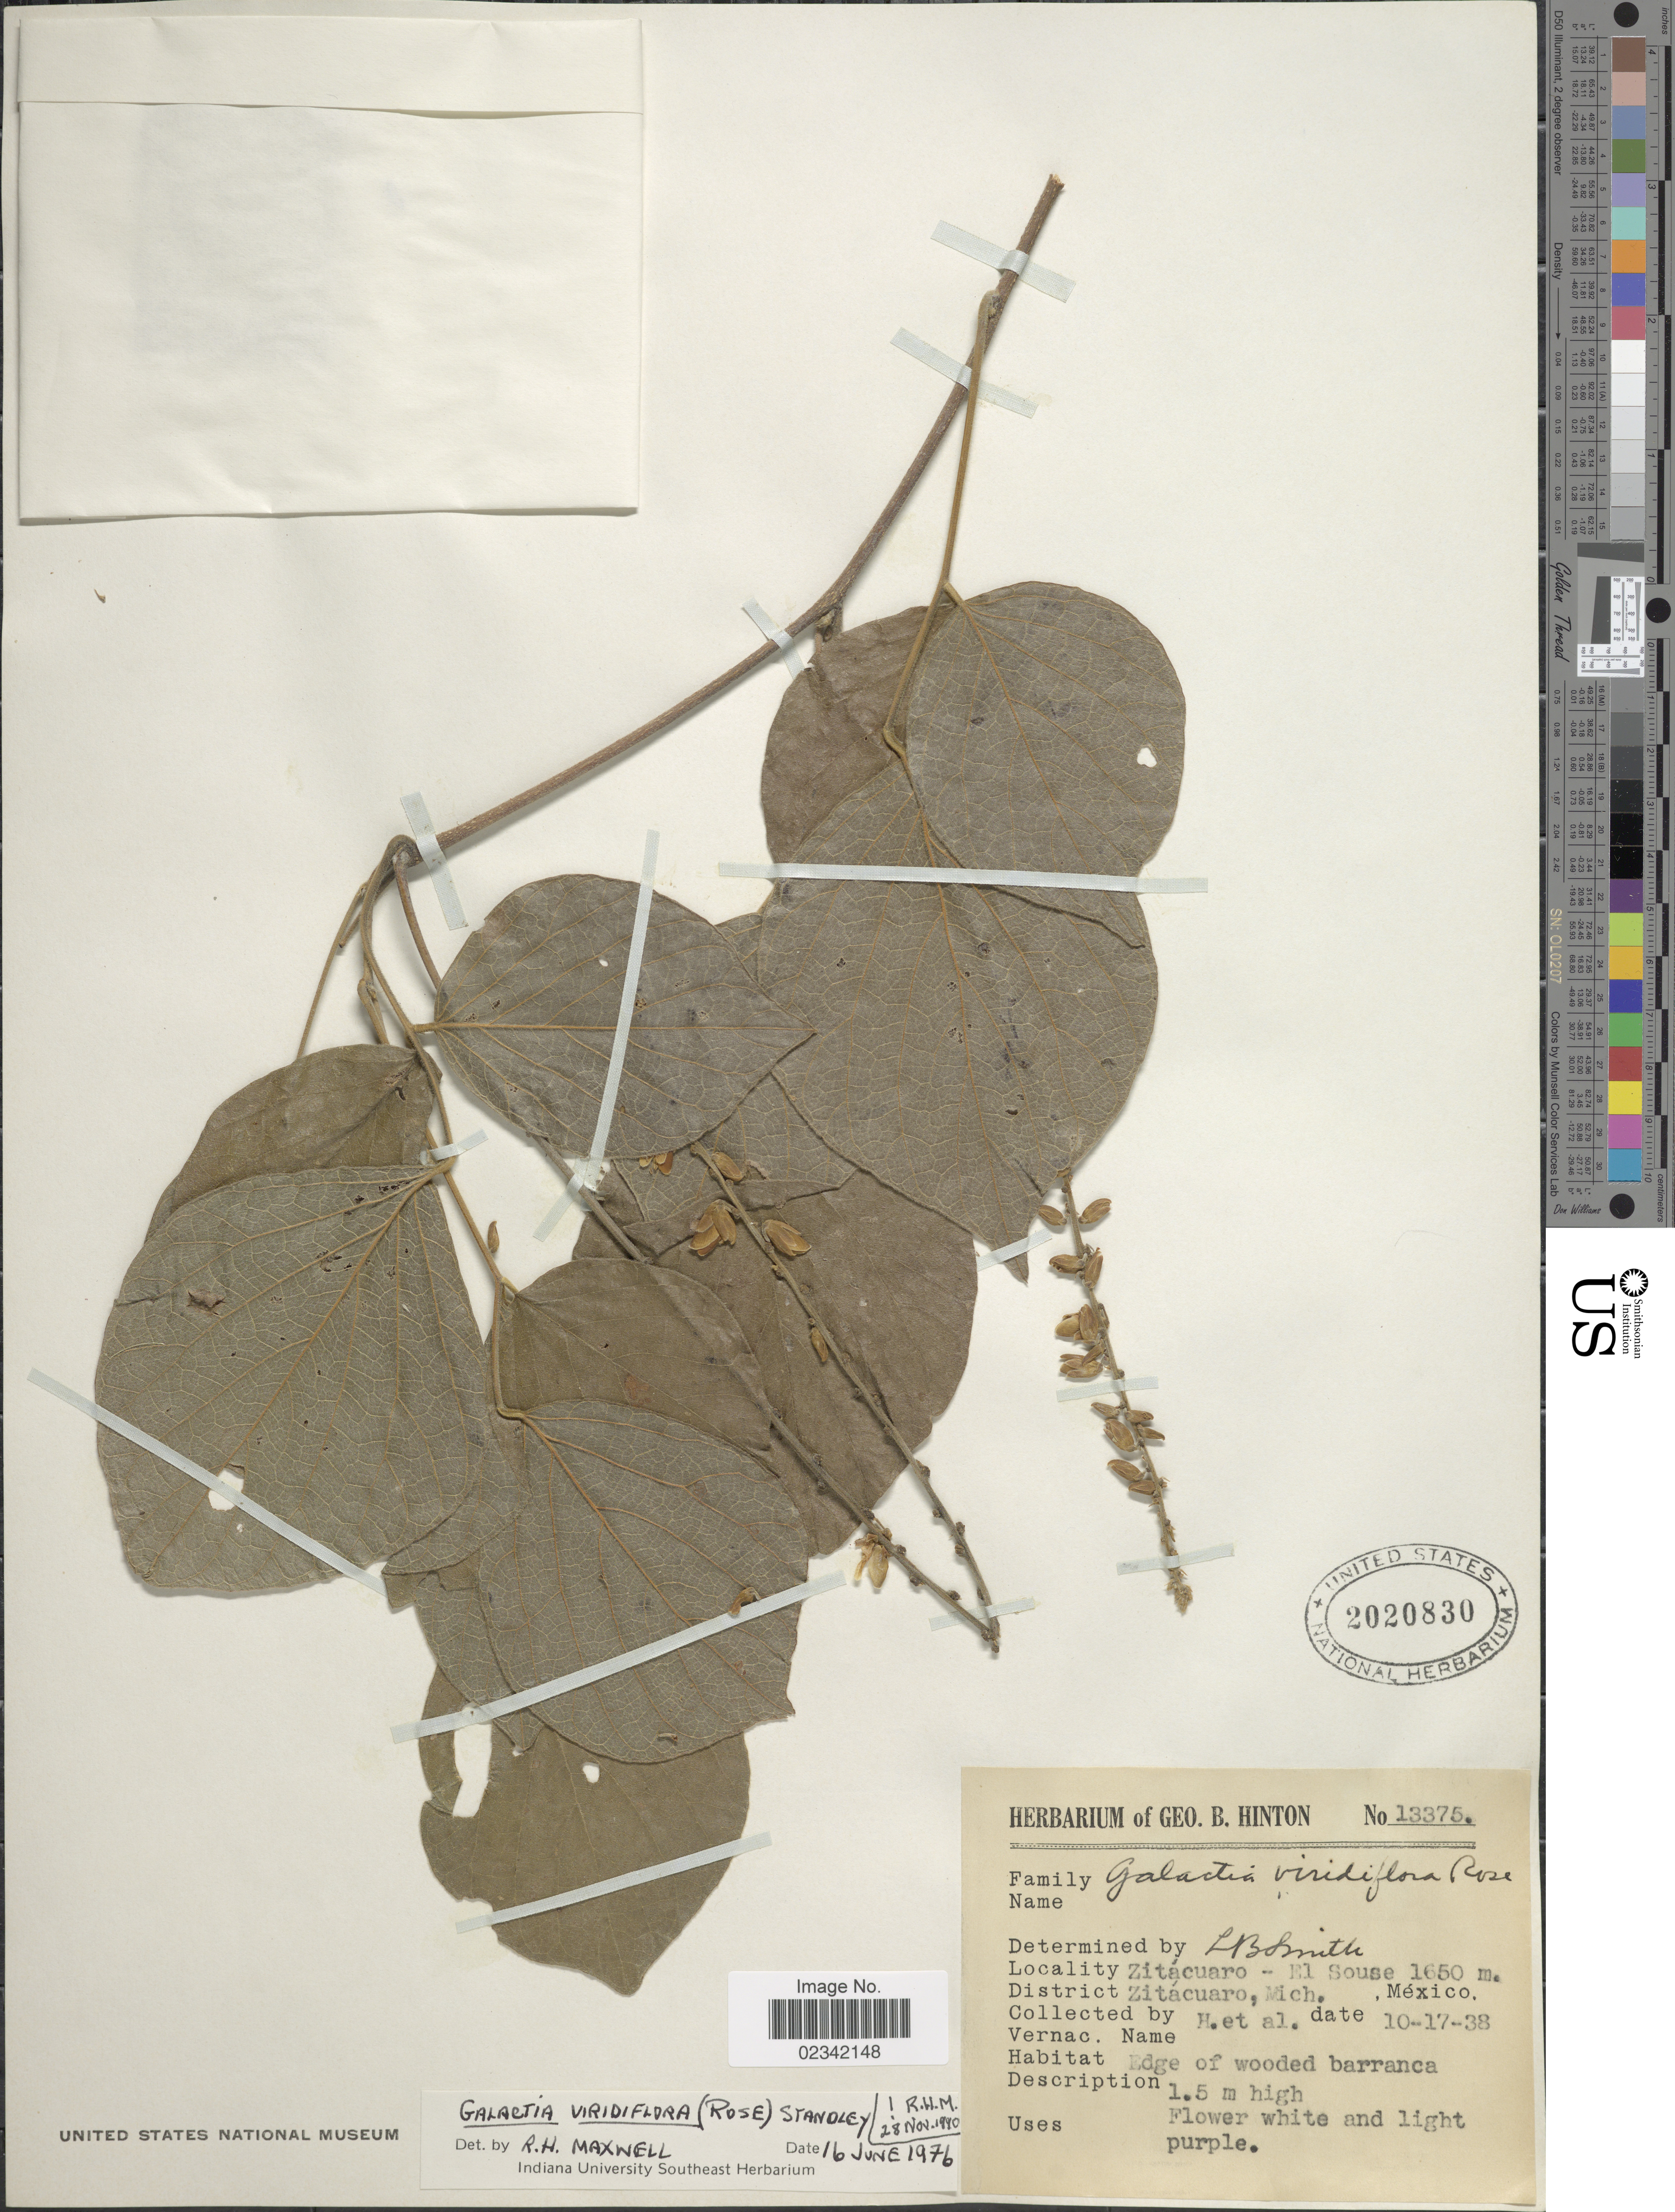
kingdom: Plantae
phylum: Tracheophyta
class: Magnoliopsida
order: Fabales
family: Fabaceae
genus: Lackeya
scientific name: Lackeya viridiflora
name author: (Rose) L.P. Queiroz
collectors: G. B. Hinton & et al.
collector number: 13375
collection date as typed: Transcribed d/m/y: 17/10/38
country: Mexico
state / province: Michoacán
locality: Zitacuaro - El Souse, District Zitacuaro, Mich., Mexico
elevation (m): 1650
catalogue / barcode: US 2020830